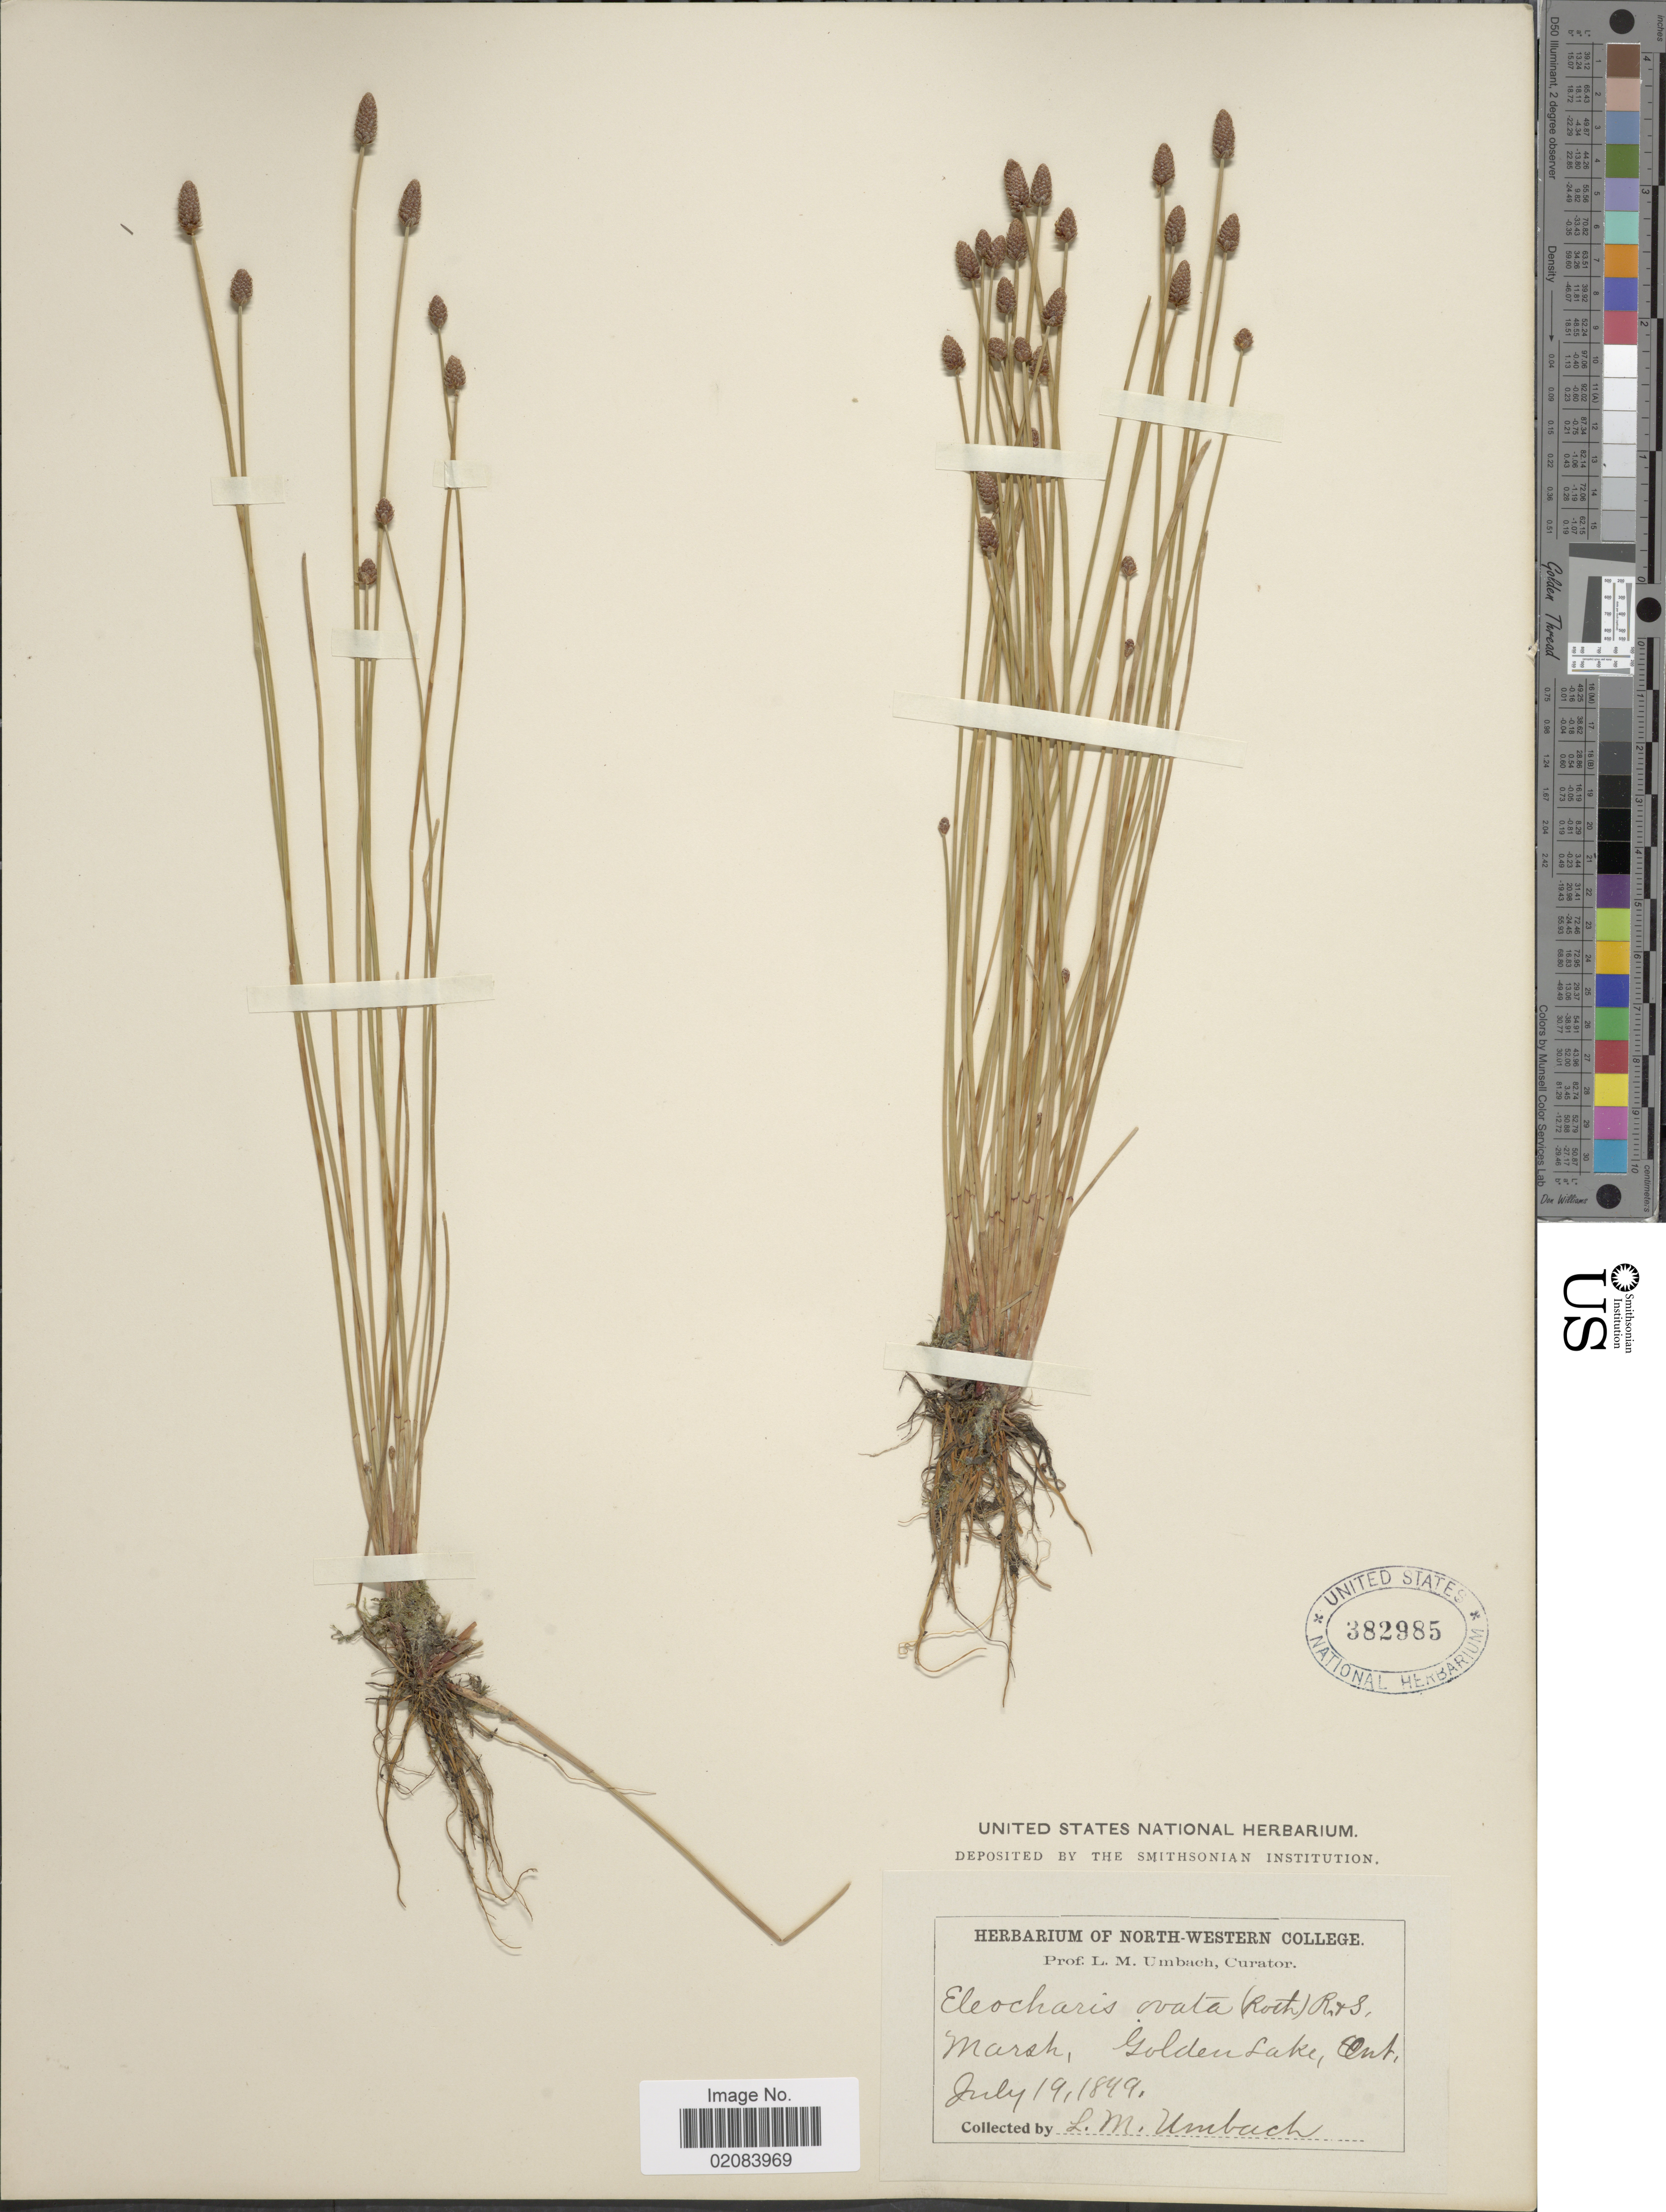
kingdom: Plantae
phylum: Tracheophyta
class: Liliopsida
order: Poales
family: Cyperaceae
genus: Eleocharis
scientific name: Eleocharis ovata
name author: (Roth) Roem. & Schult.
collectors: L. M. Umbach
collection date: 1899-07-19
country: Canada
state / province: Ontario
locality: Golden Lake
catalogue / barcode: US 382985